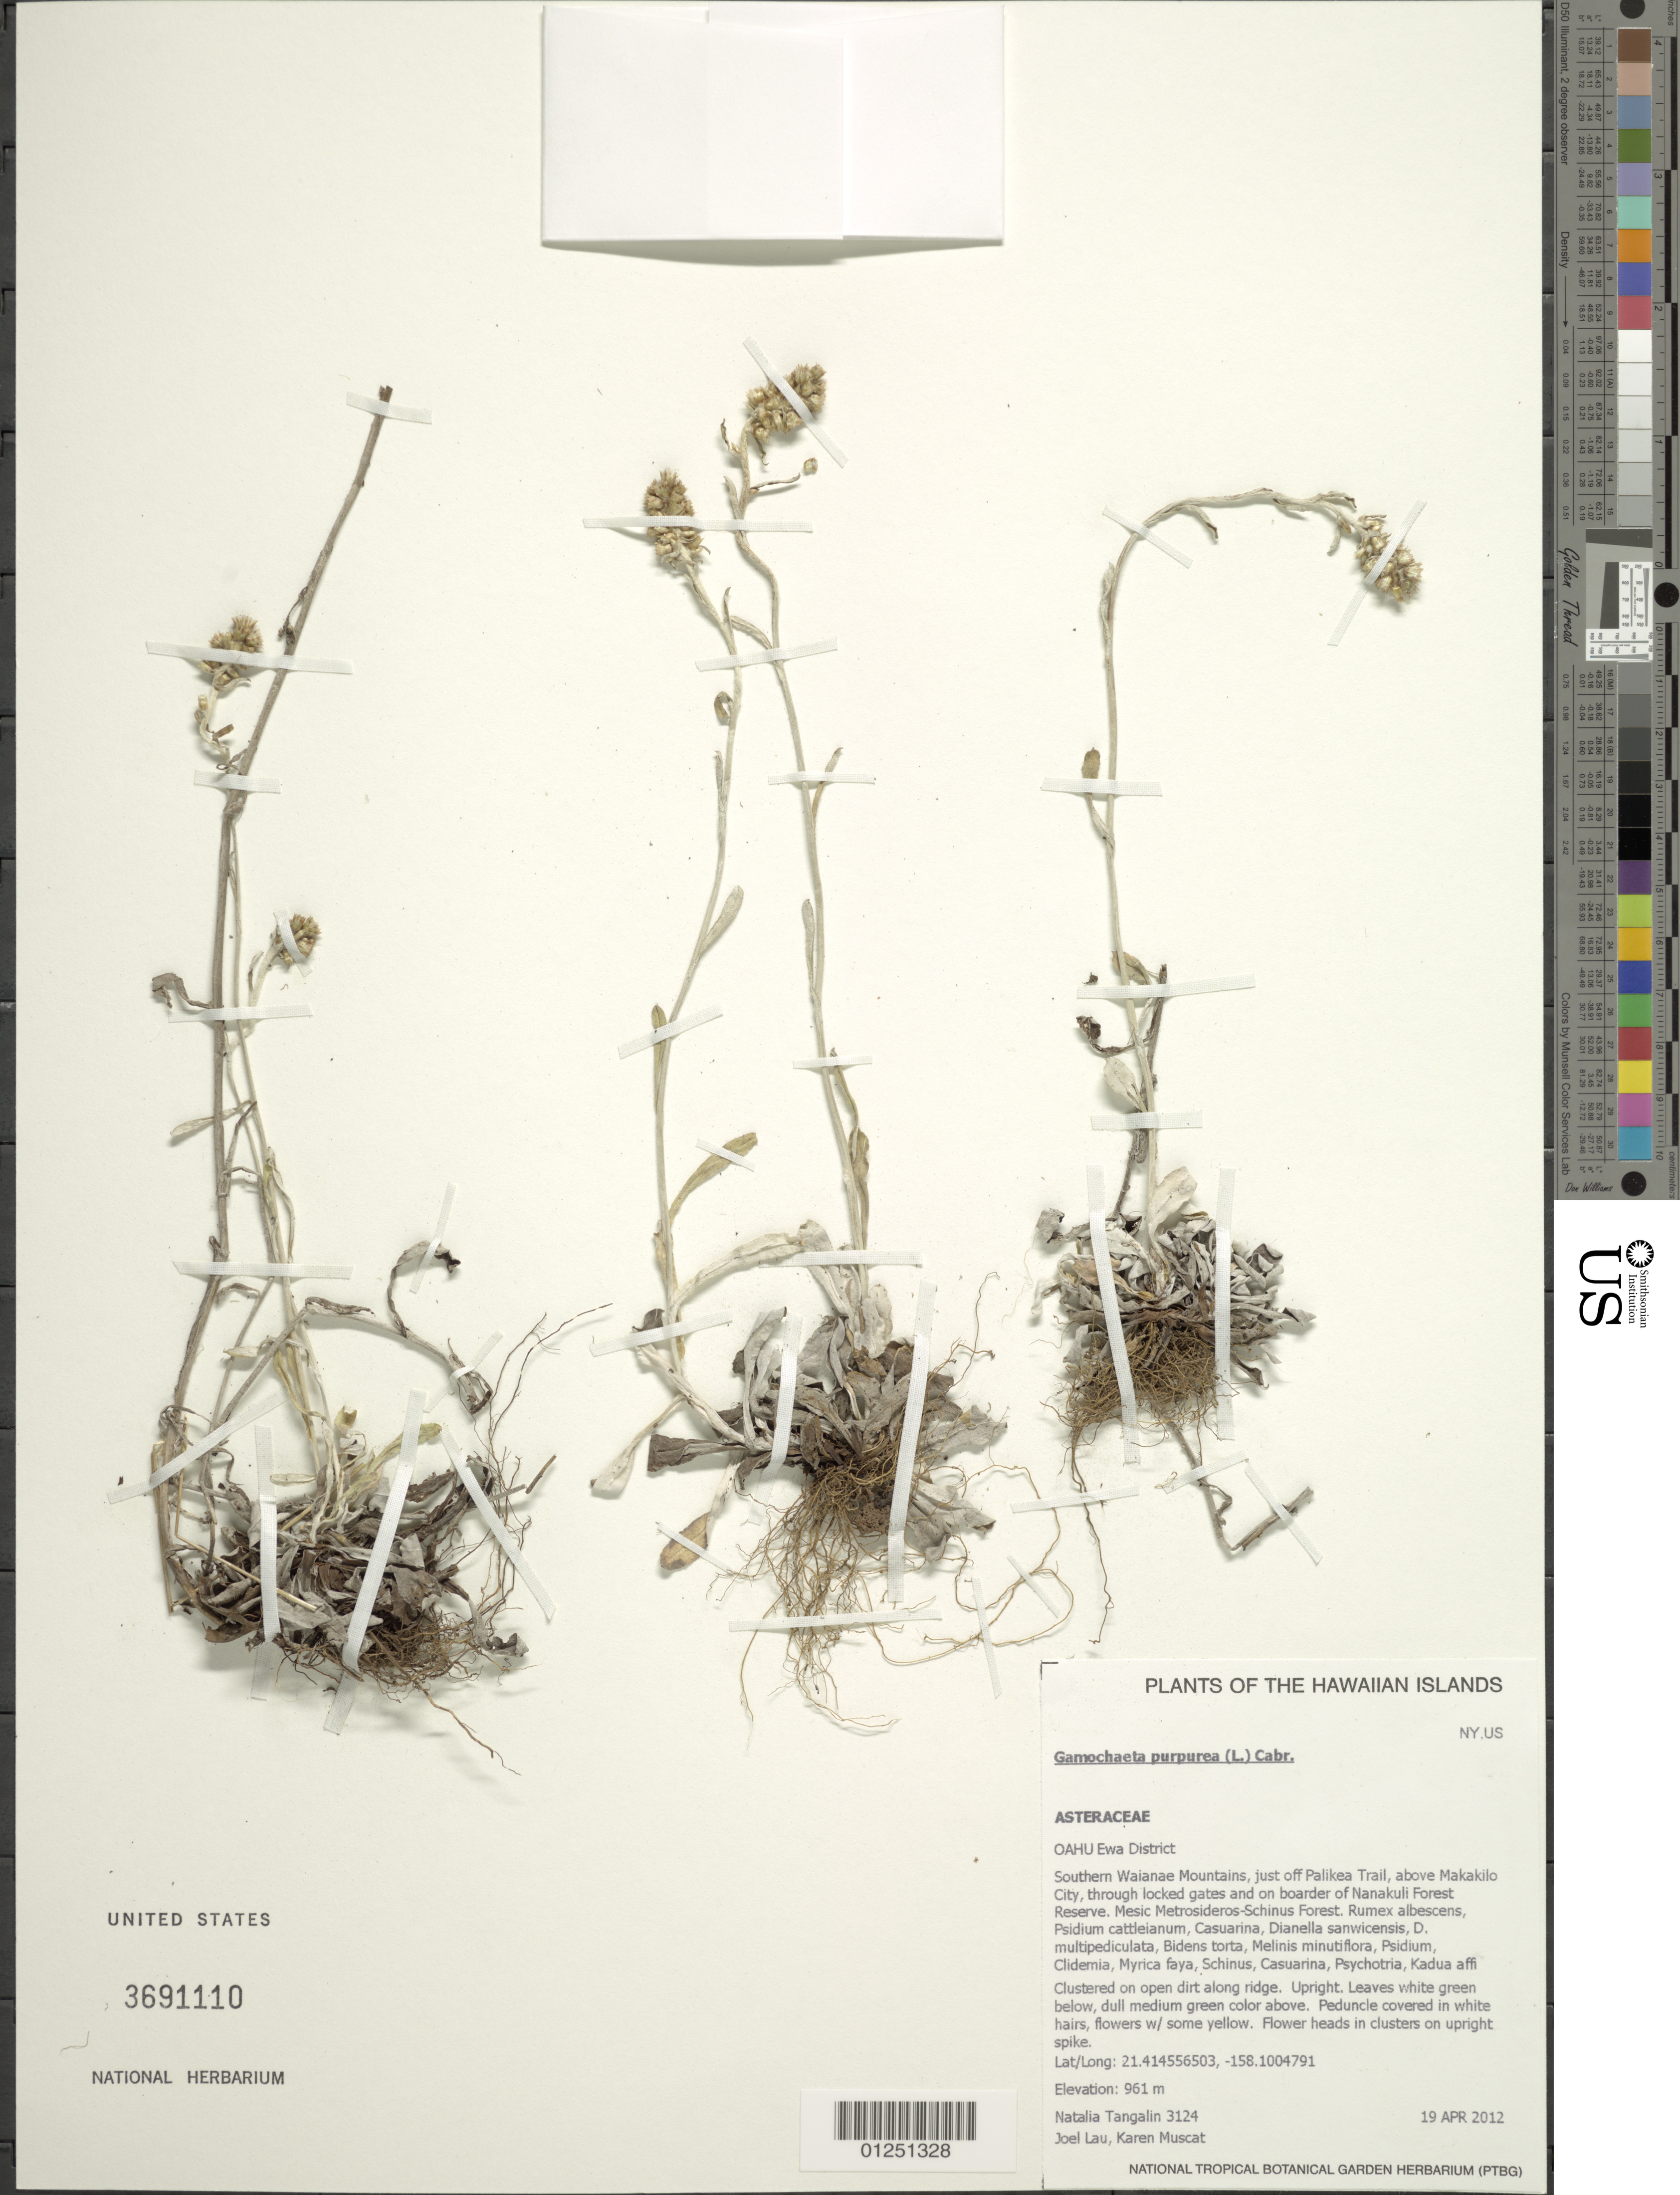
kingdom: Plantae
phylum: Tracheophyta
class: Magnoliopsida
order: Asterales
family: Asteraceae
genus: Gamochaeta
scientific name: Gamochaeta purpurea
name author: (L.) Cabrera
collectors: N. Tangalin, J. Lau & K. Muscat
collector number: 3124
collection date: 2012-04-19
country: United States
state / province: Hawaii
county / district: Honolulu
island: Oahu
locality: Ewa District, Southern Waianae mountains, just off Palikea trail, above Makakilo City, through locked gates and on border of Nanakuli forest Reserve.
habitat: Mesic forest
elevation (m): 961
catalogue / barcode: US 3691110